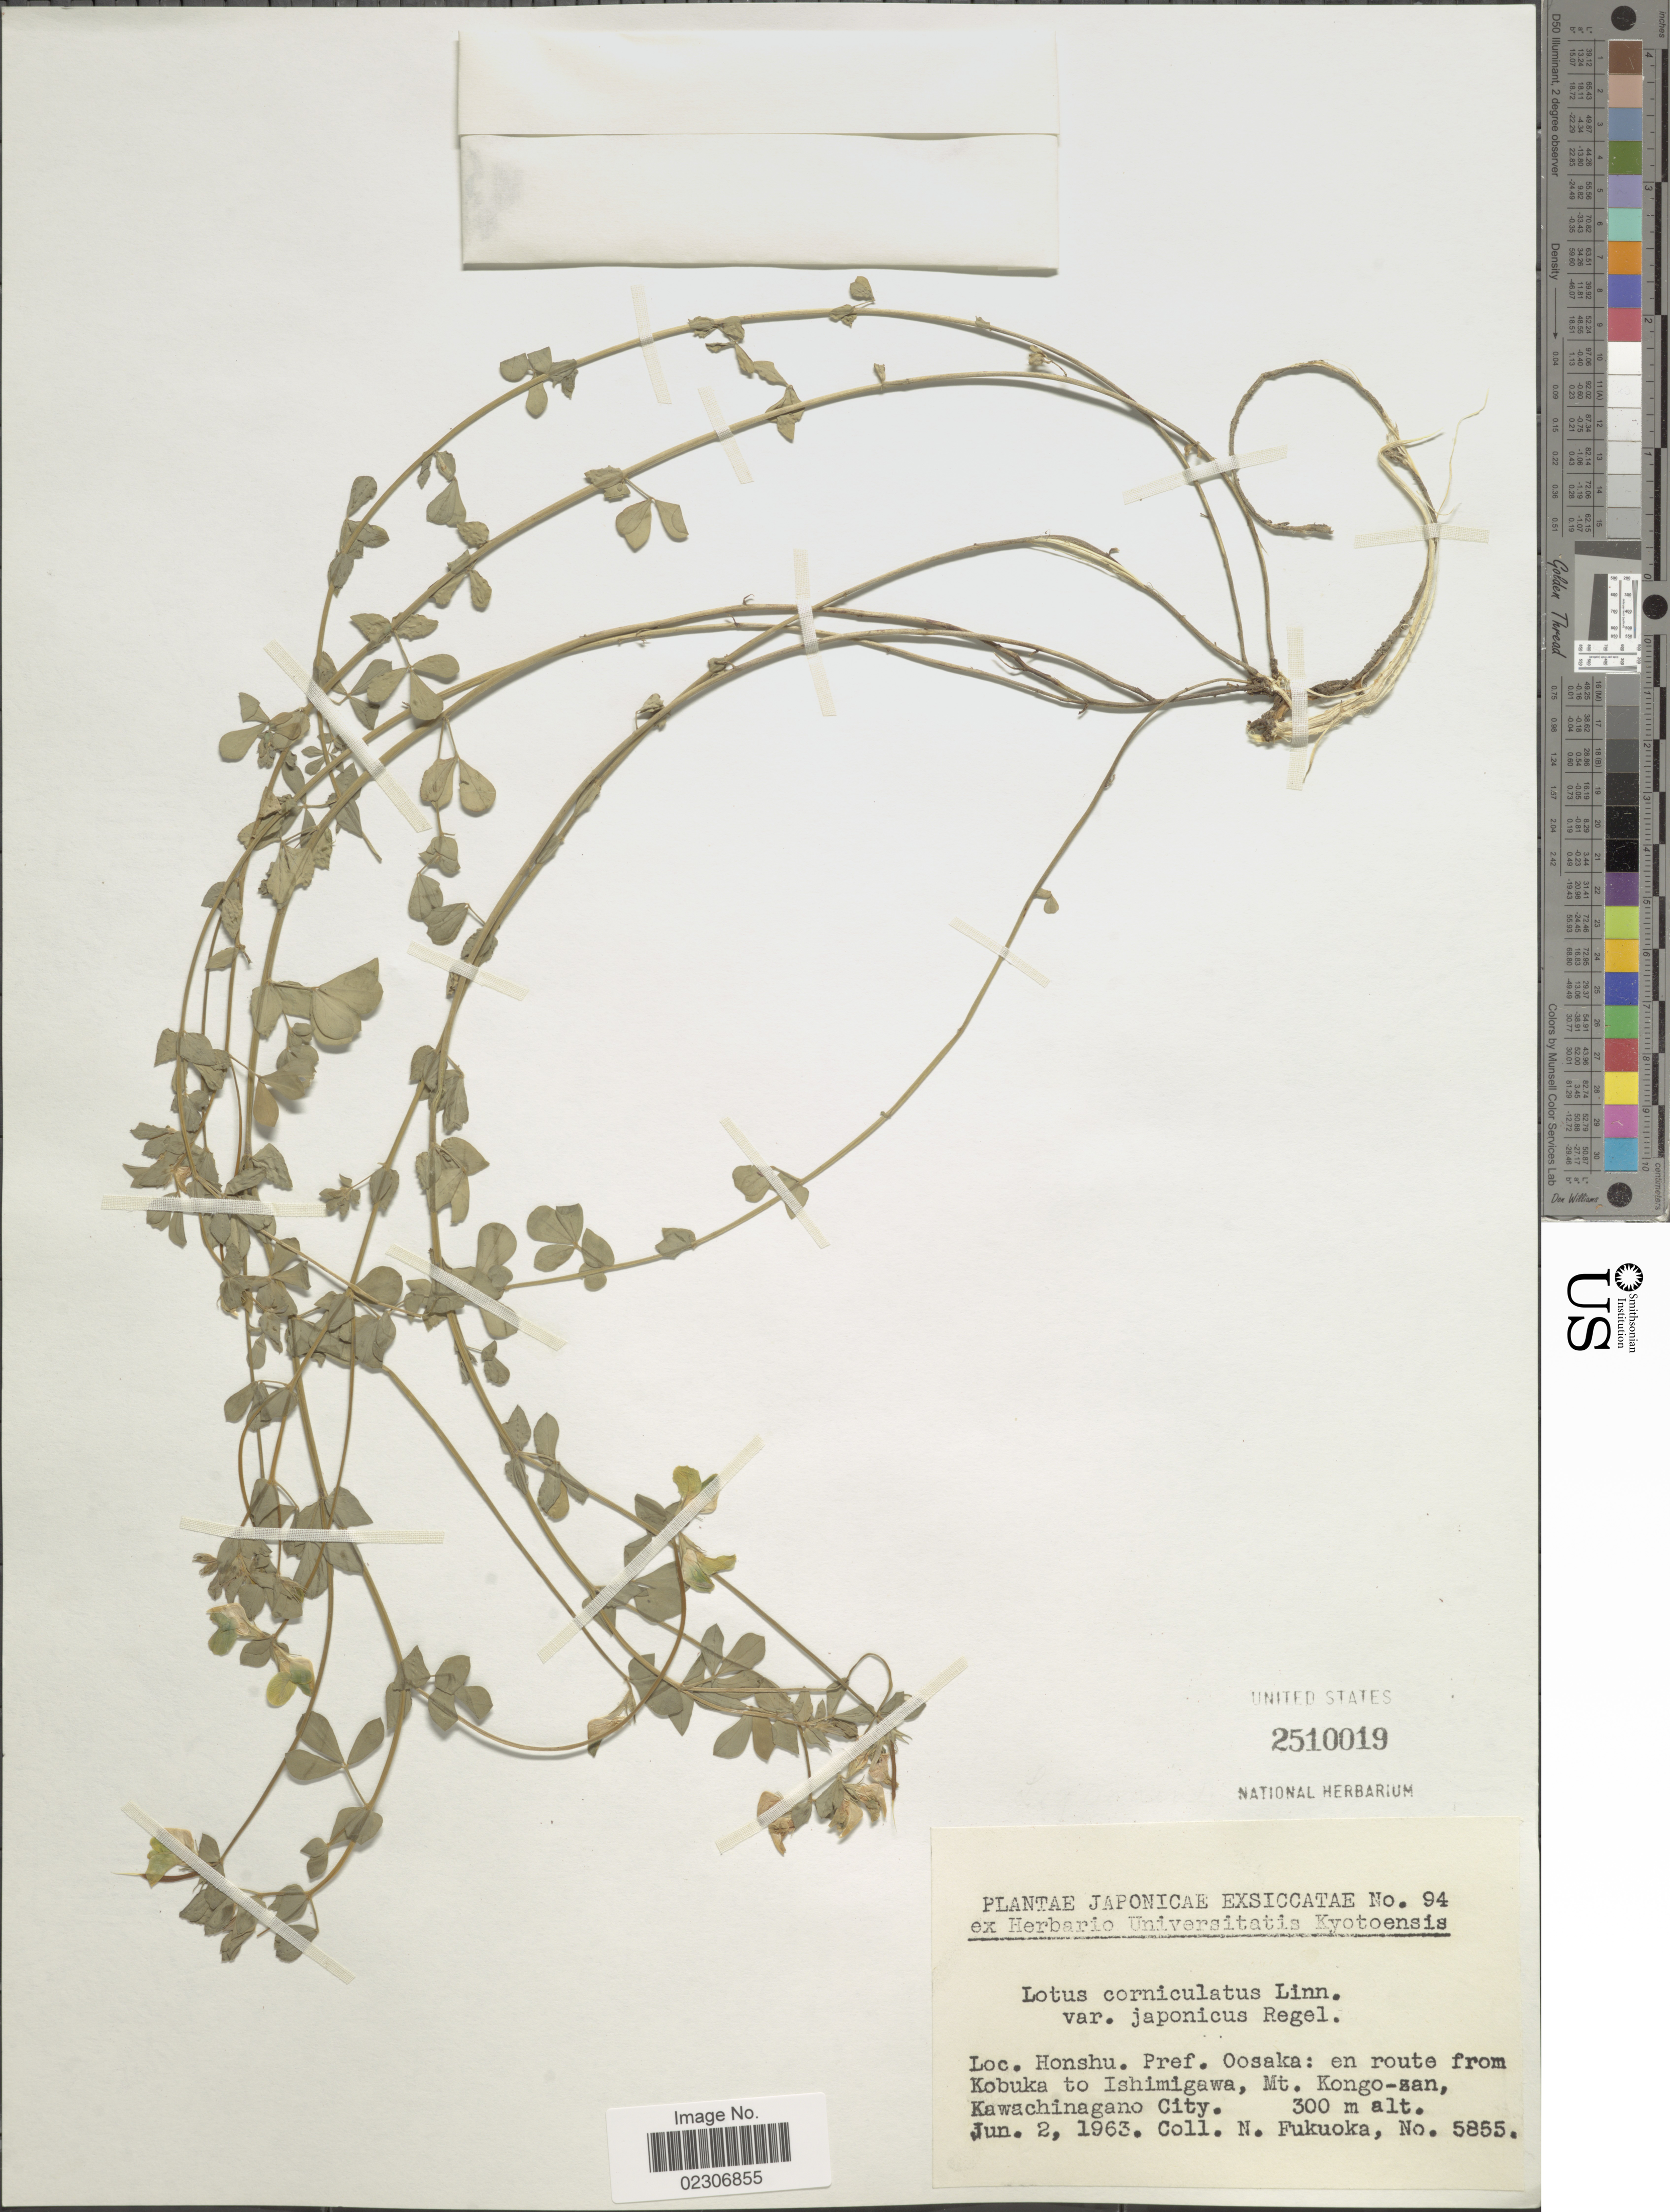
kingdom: Plantae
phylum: Tracheophyta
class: Magnoliopsida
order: Fabales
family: Fabaceae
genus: Lotus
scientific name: Lotus corniculatus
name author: L.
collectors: N. Fukuoka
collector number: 5855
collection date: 1963-06-02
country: Japan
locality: Honshu. Pref. Oosaka: en route from Kobuka to Ishimigawa, Mt. Kong-gan, Kawachinagano City.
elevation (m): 300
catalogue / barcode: US 2510019